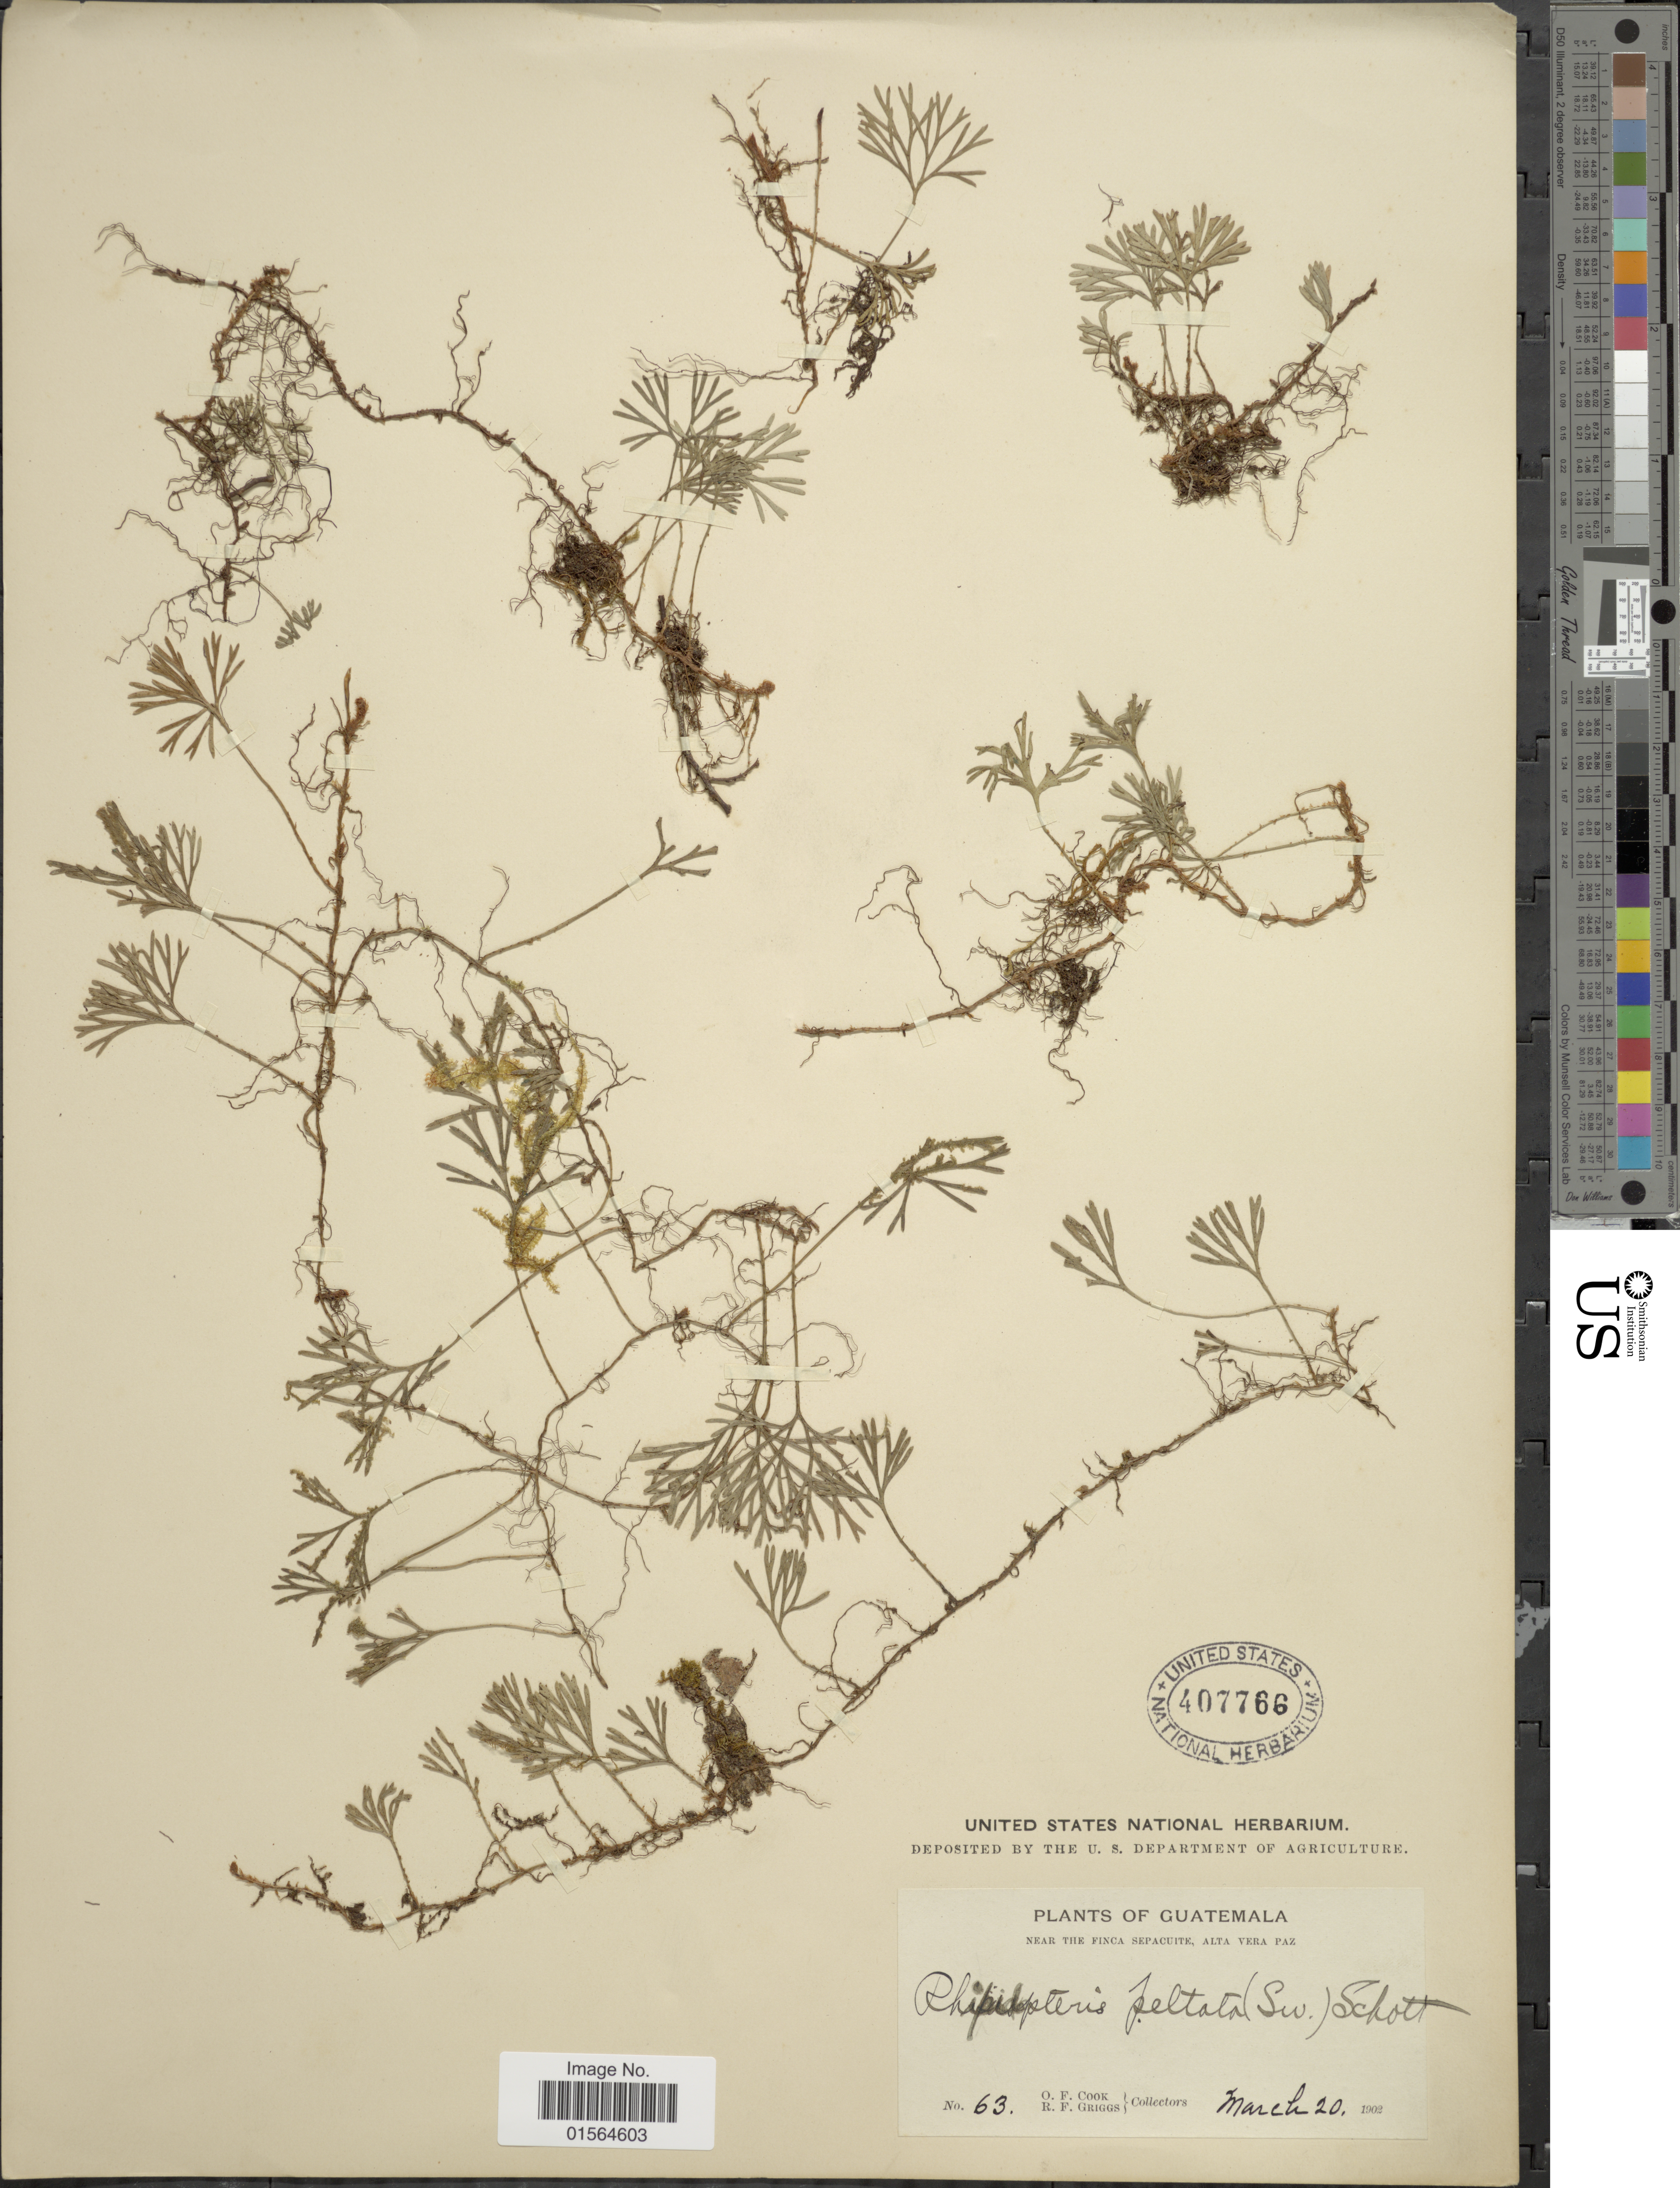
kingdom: Plantae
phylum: Tracheophyta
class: Polypodiopsida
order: Polypodiales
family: Dryopteridaceae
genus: Elaphoglossum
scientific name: Elaphoglossum peltatum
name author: (Sw.) Urb.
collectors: O. F. Cook & R. F. Griggs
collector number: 63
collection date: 1902-03-20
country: Guatemala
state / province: Alta Verapaz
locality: Near the Finca Sepacuite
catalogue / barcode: US 407766